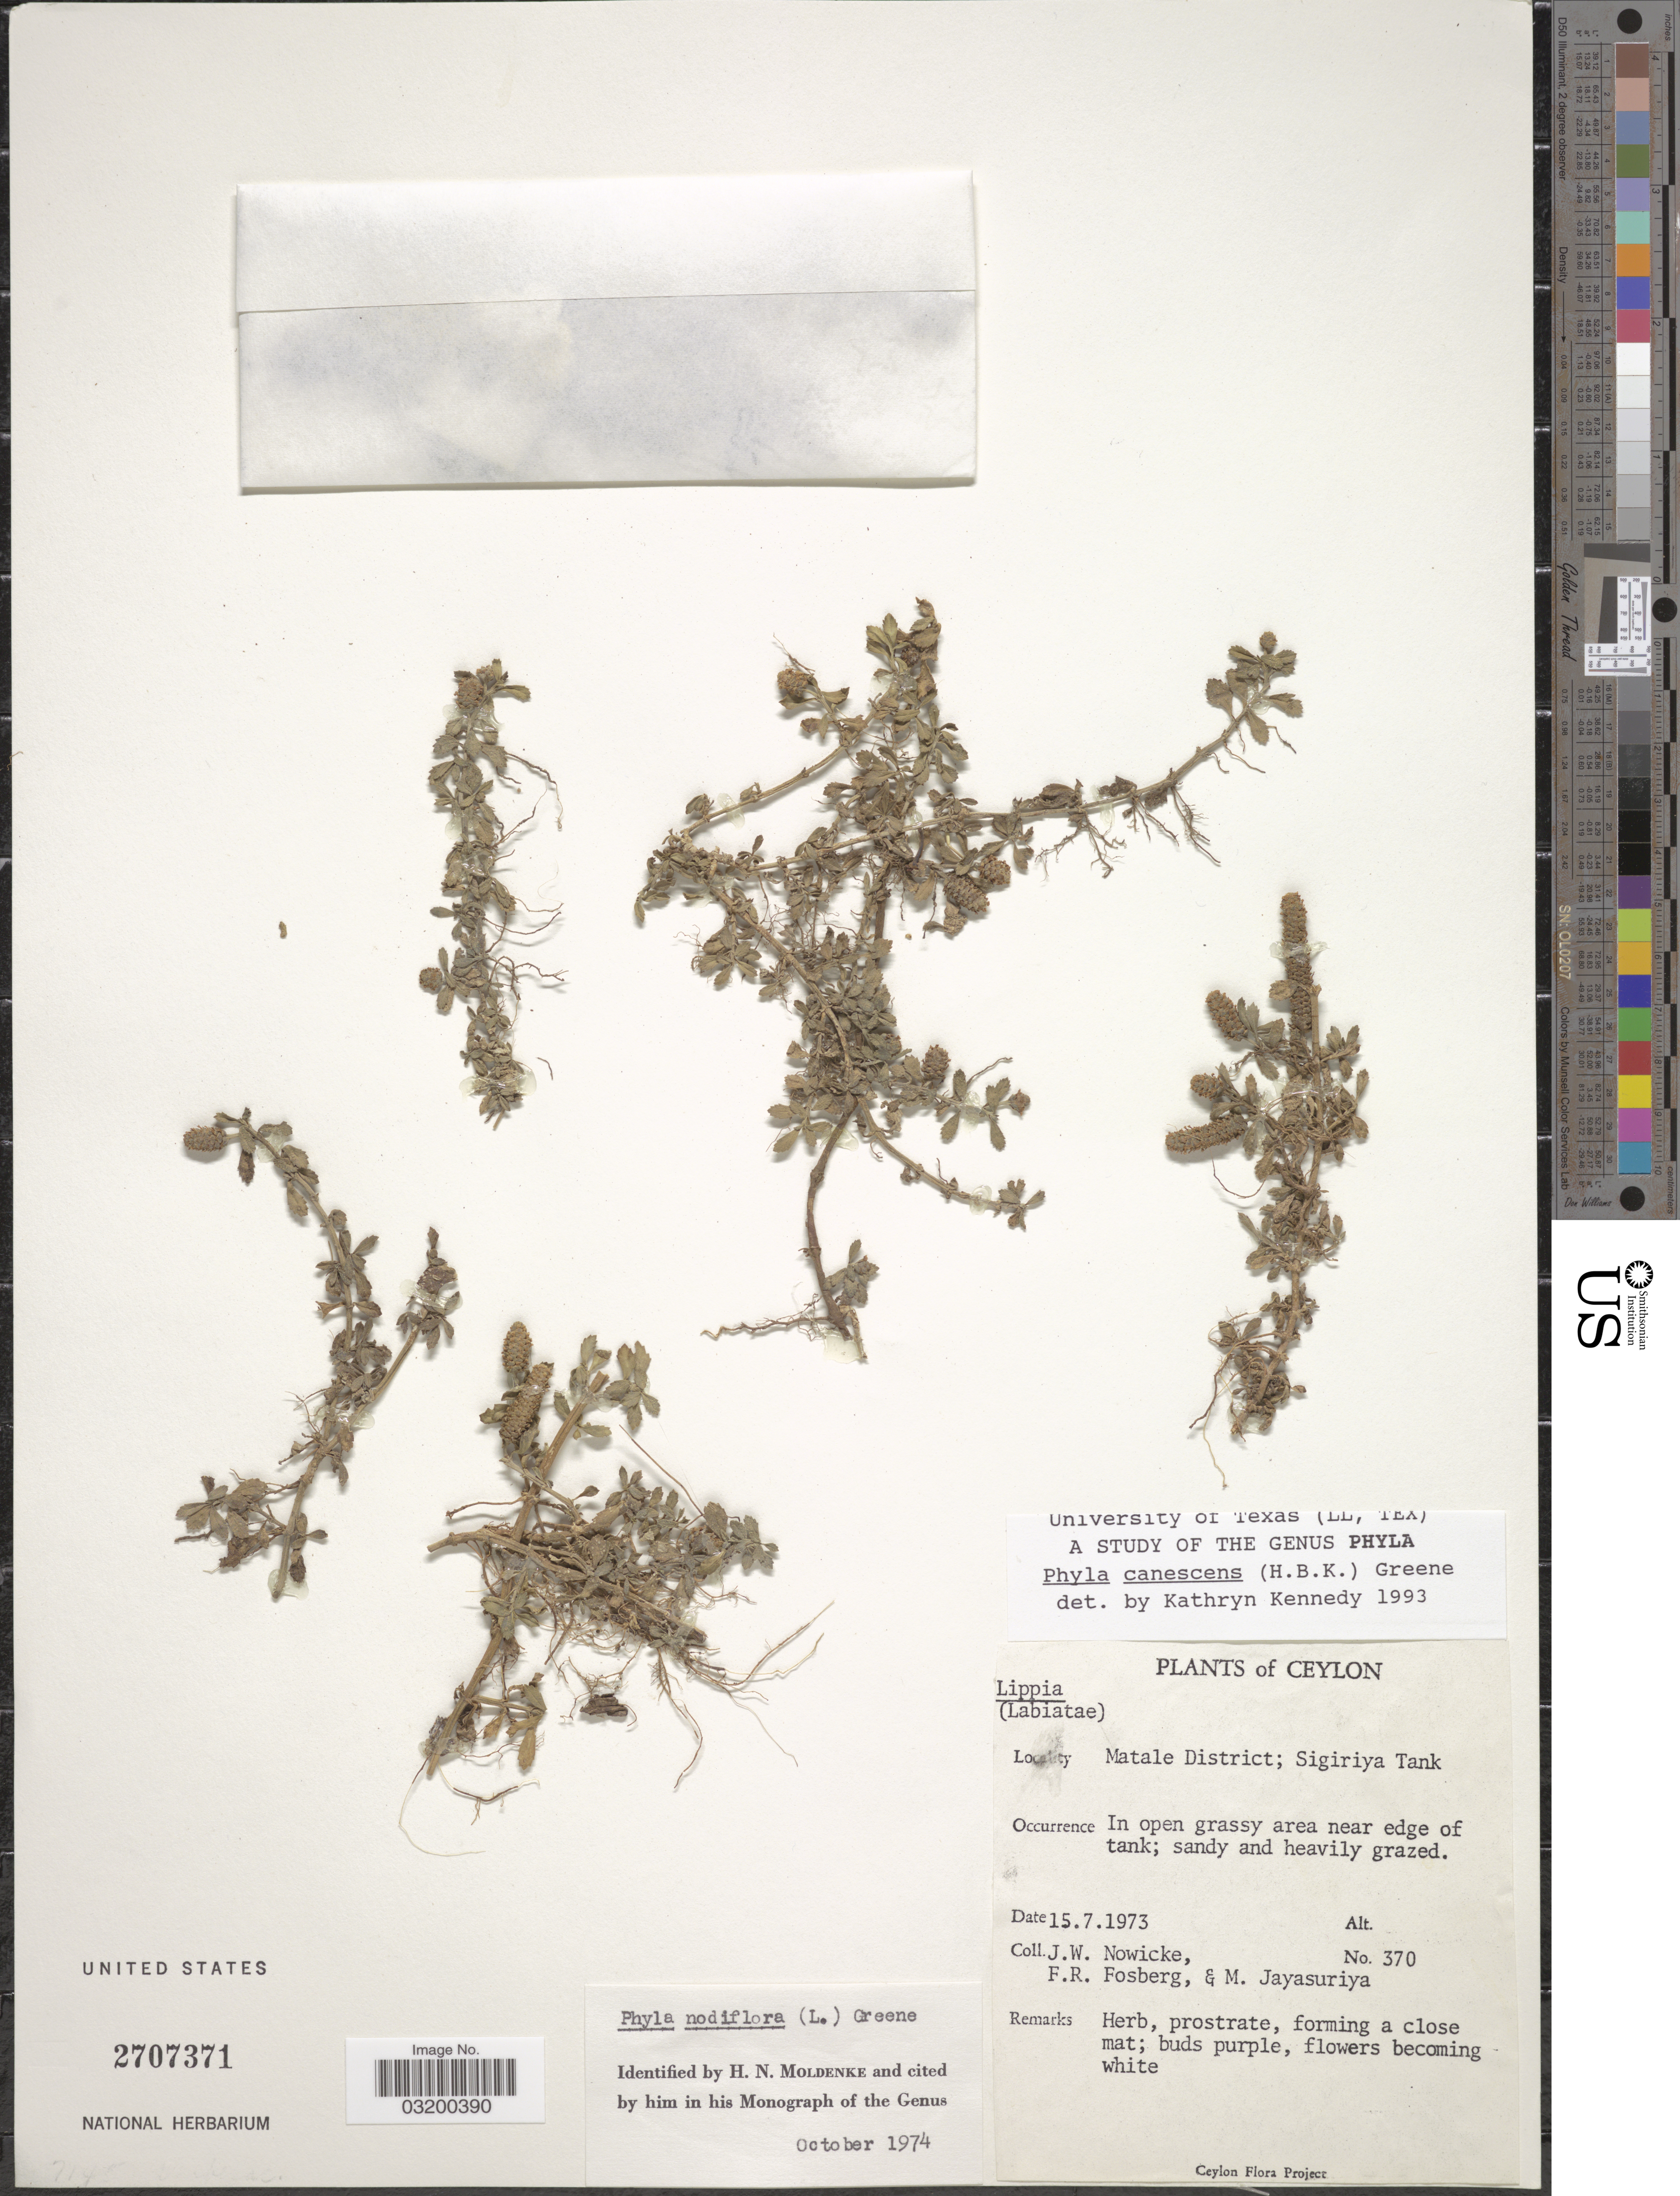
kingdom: Plantae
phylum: Tracheophyta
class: Magnoliopsida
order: Lamiales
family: Verbenaceae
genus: Phyla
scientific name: Phyla canescens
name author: (Kunth) S.W. Greene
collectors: J. W. Nowicke, F. R. Fosberg & M. Jayasuriya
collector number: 370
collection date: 1973-07-15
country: Sri Lanka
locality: Ceylon. Matale District; Sigiriya Tank.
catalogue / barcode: US 2707371